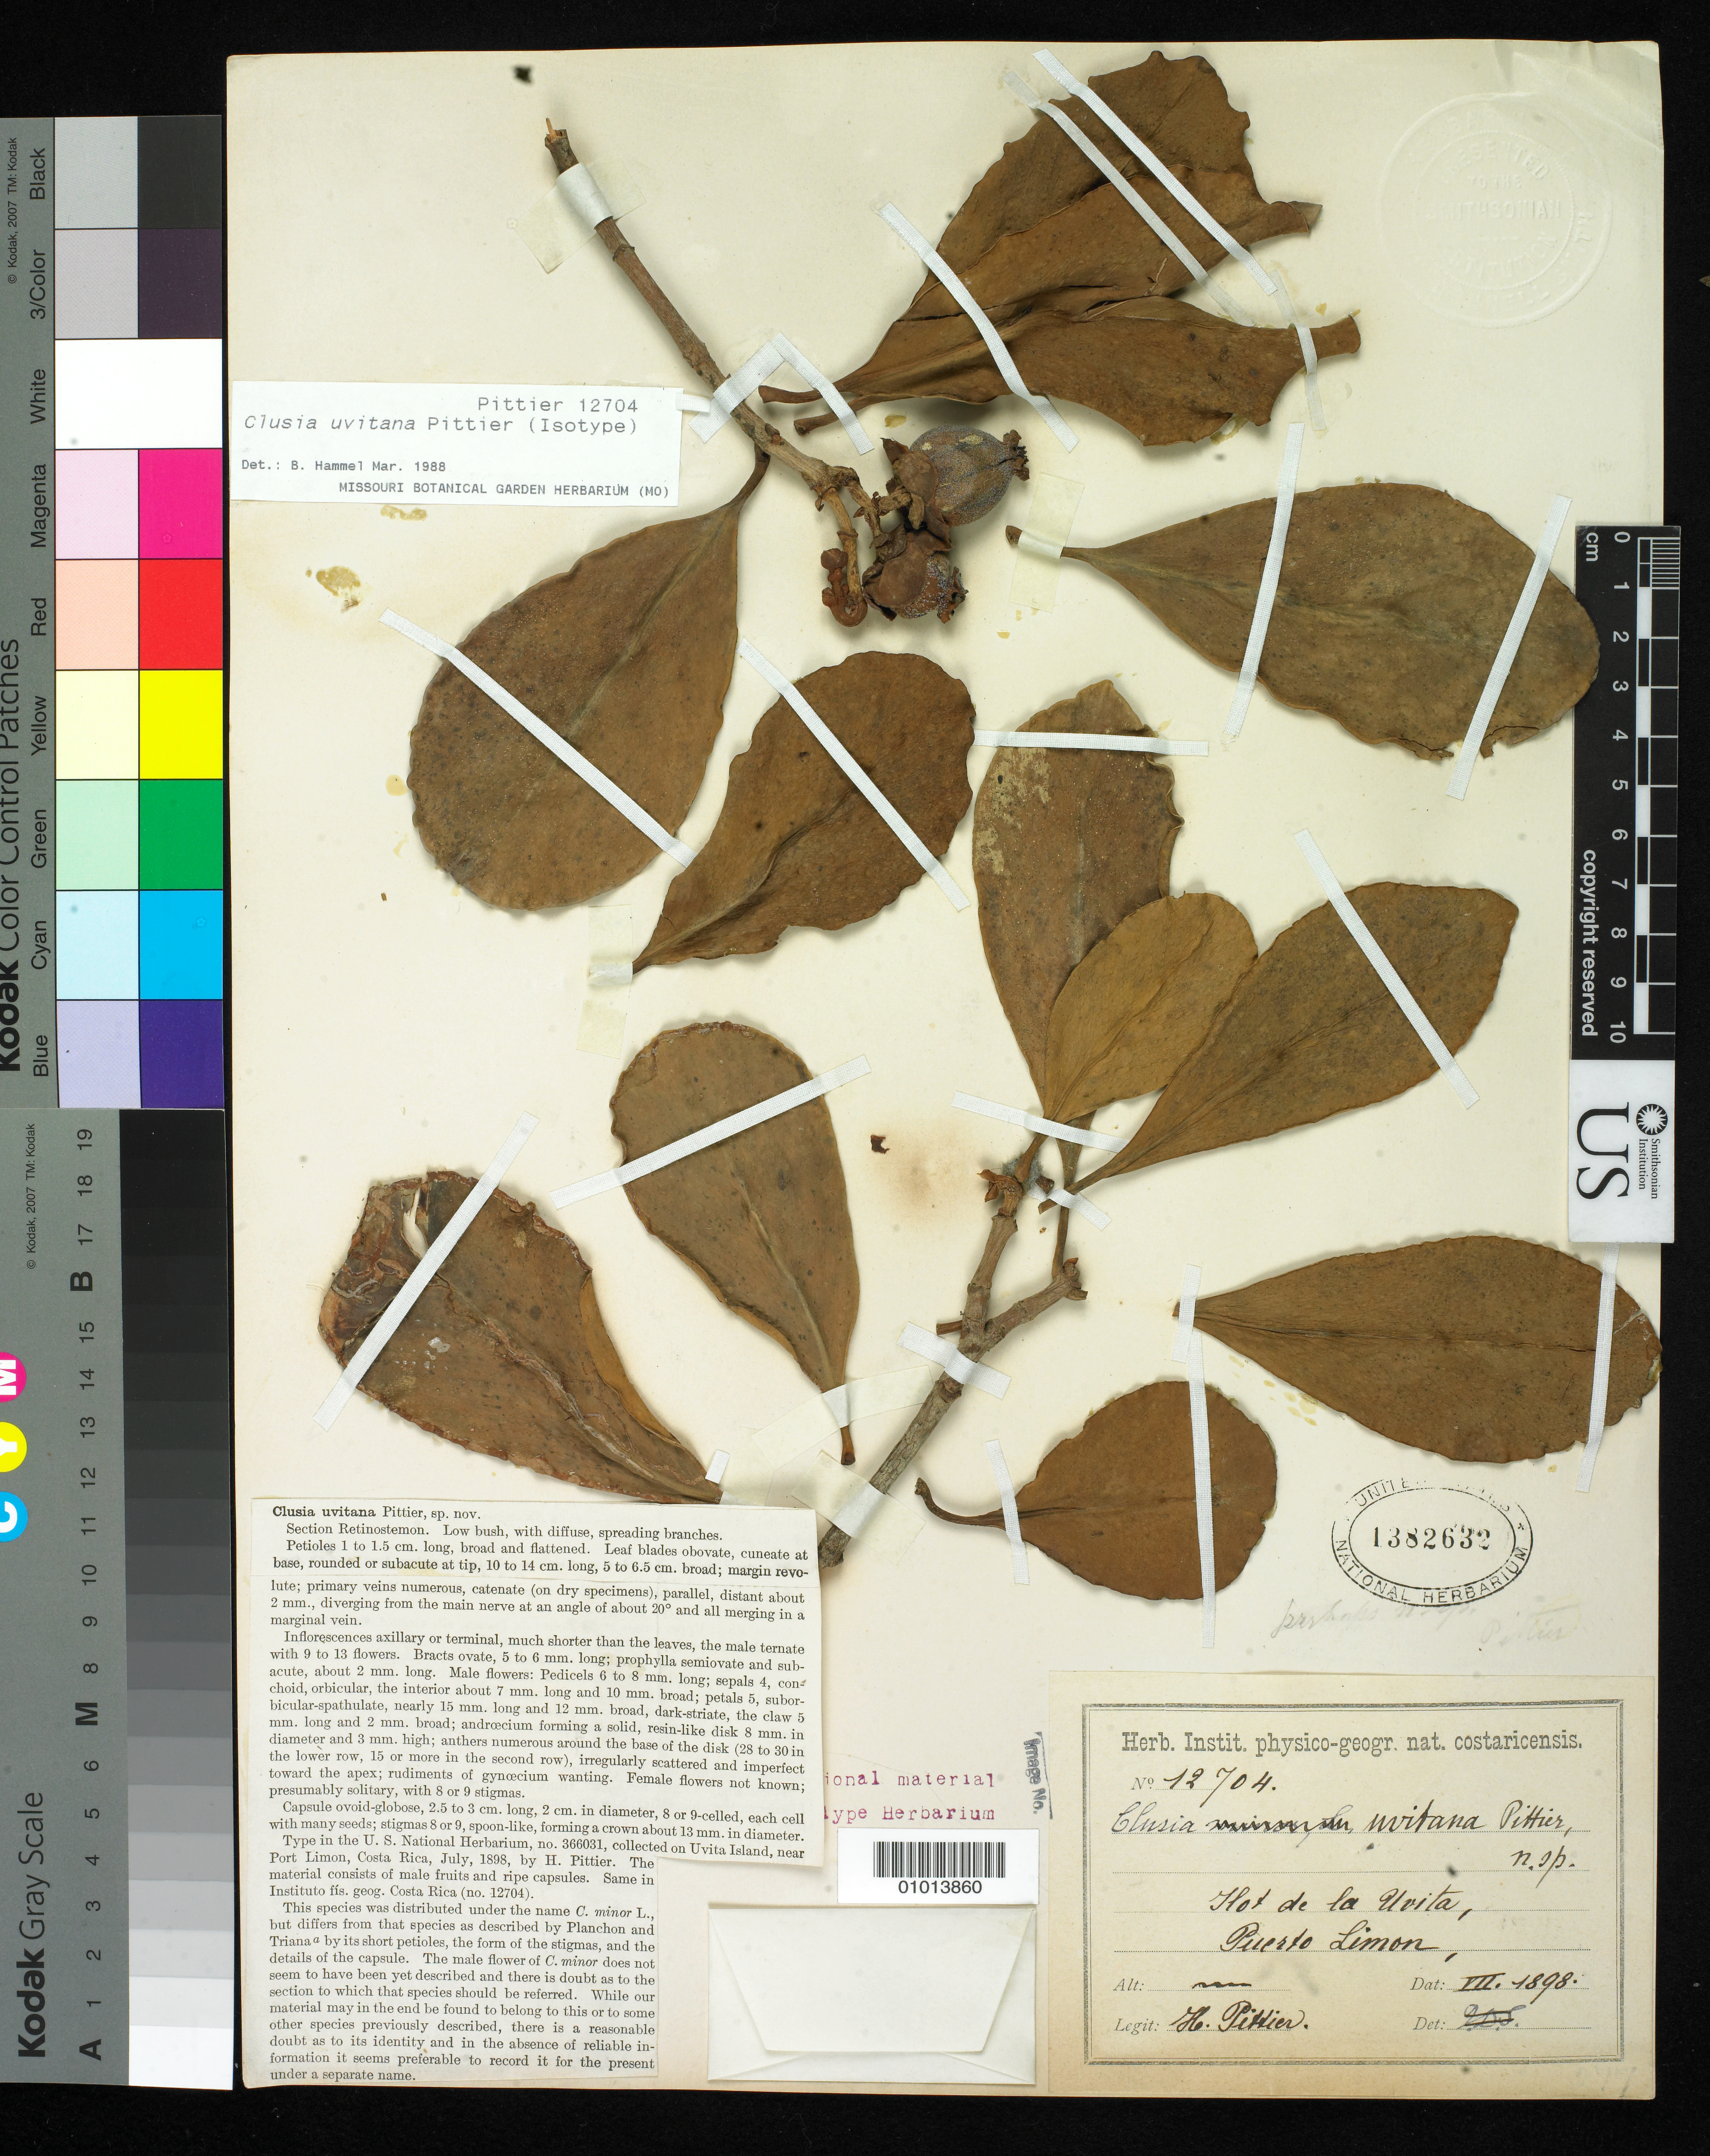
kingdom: Plantae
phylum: Tracheophyta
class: Magnoliopsida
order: Malpighiales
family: Clusiaceae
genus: Clusia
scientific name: Clusia uvitana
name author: Pittier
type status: Isotype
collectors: H. F. Pittier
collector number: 12704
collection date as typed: Jul 1898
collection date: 1898-07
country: Costa Rica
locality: Uvita I. Port Limon.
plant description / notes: Specimen ex John Donnell Smith herbarium.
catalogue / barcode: US 1382632